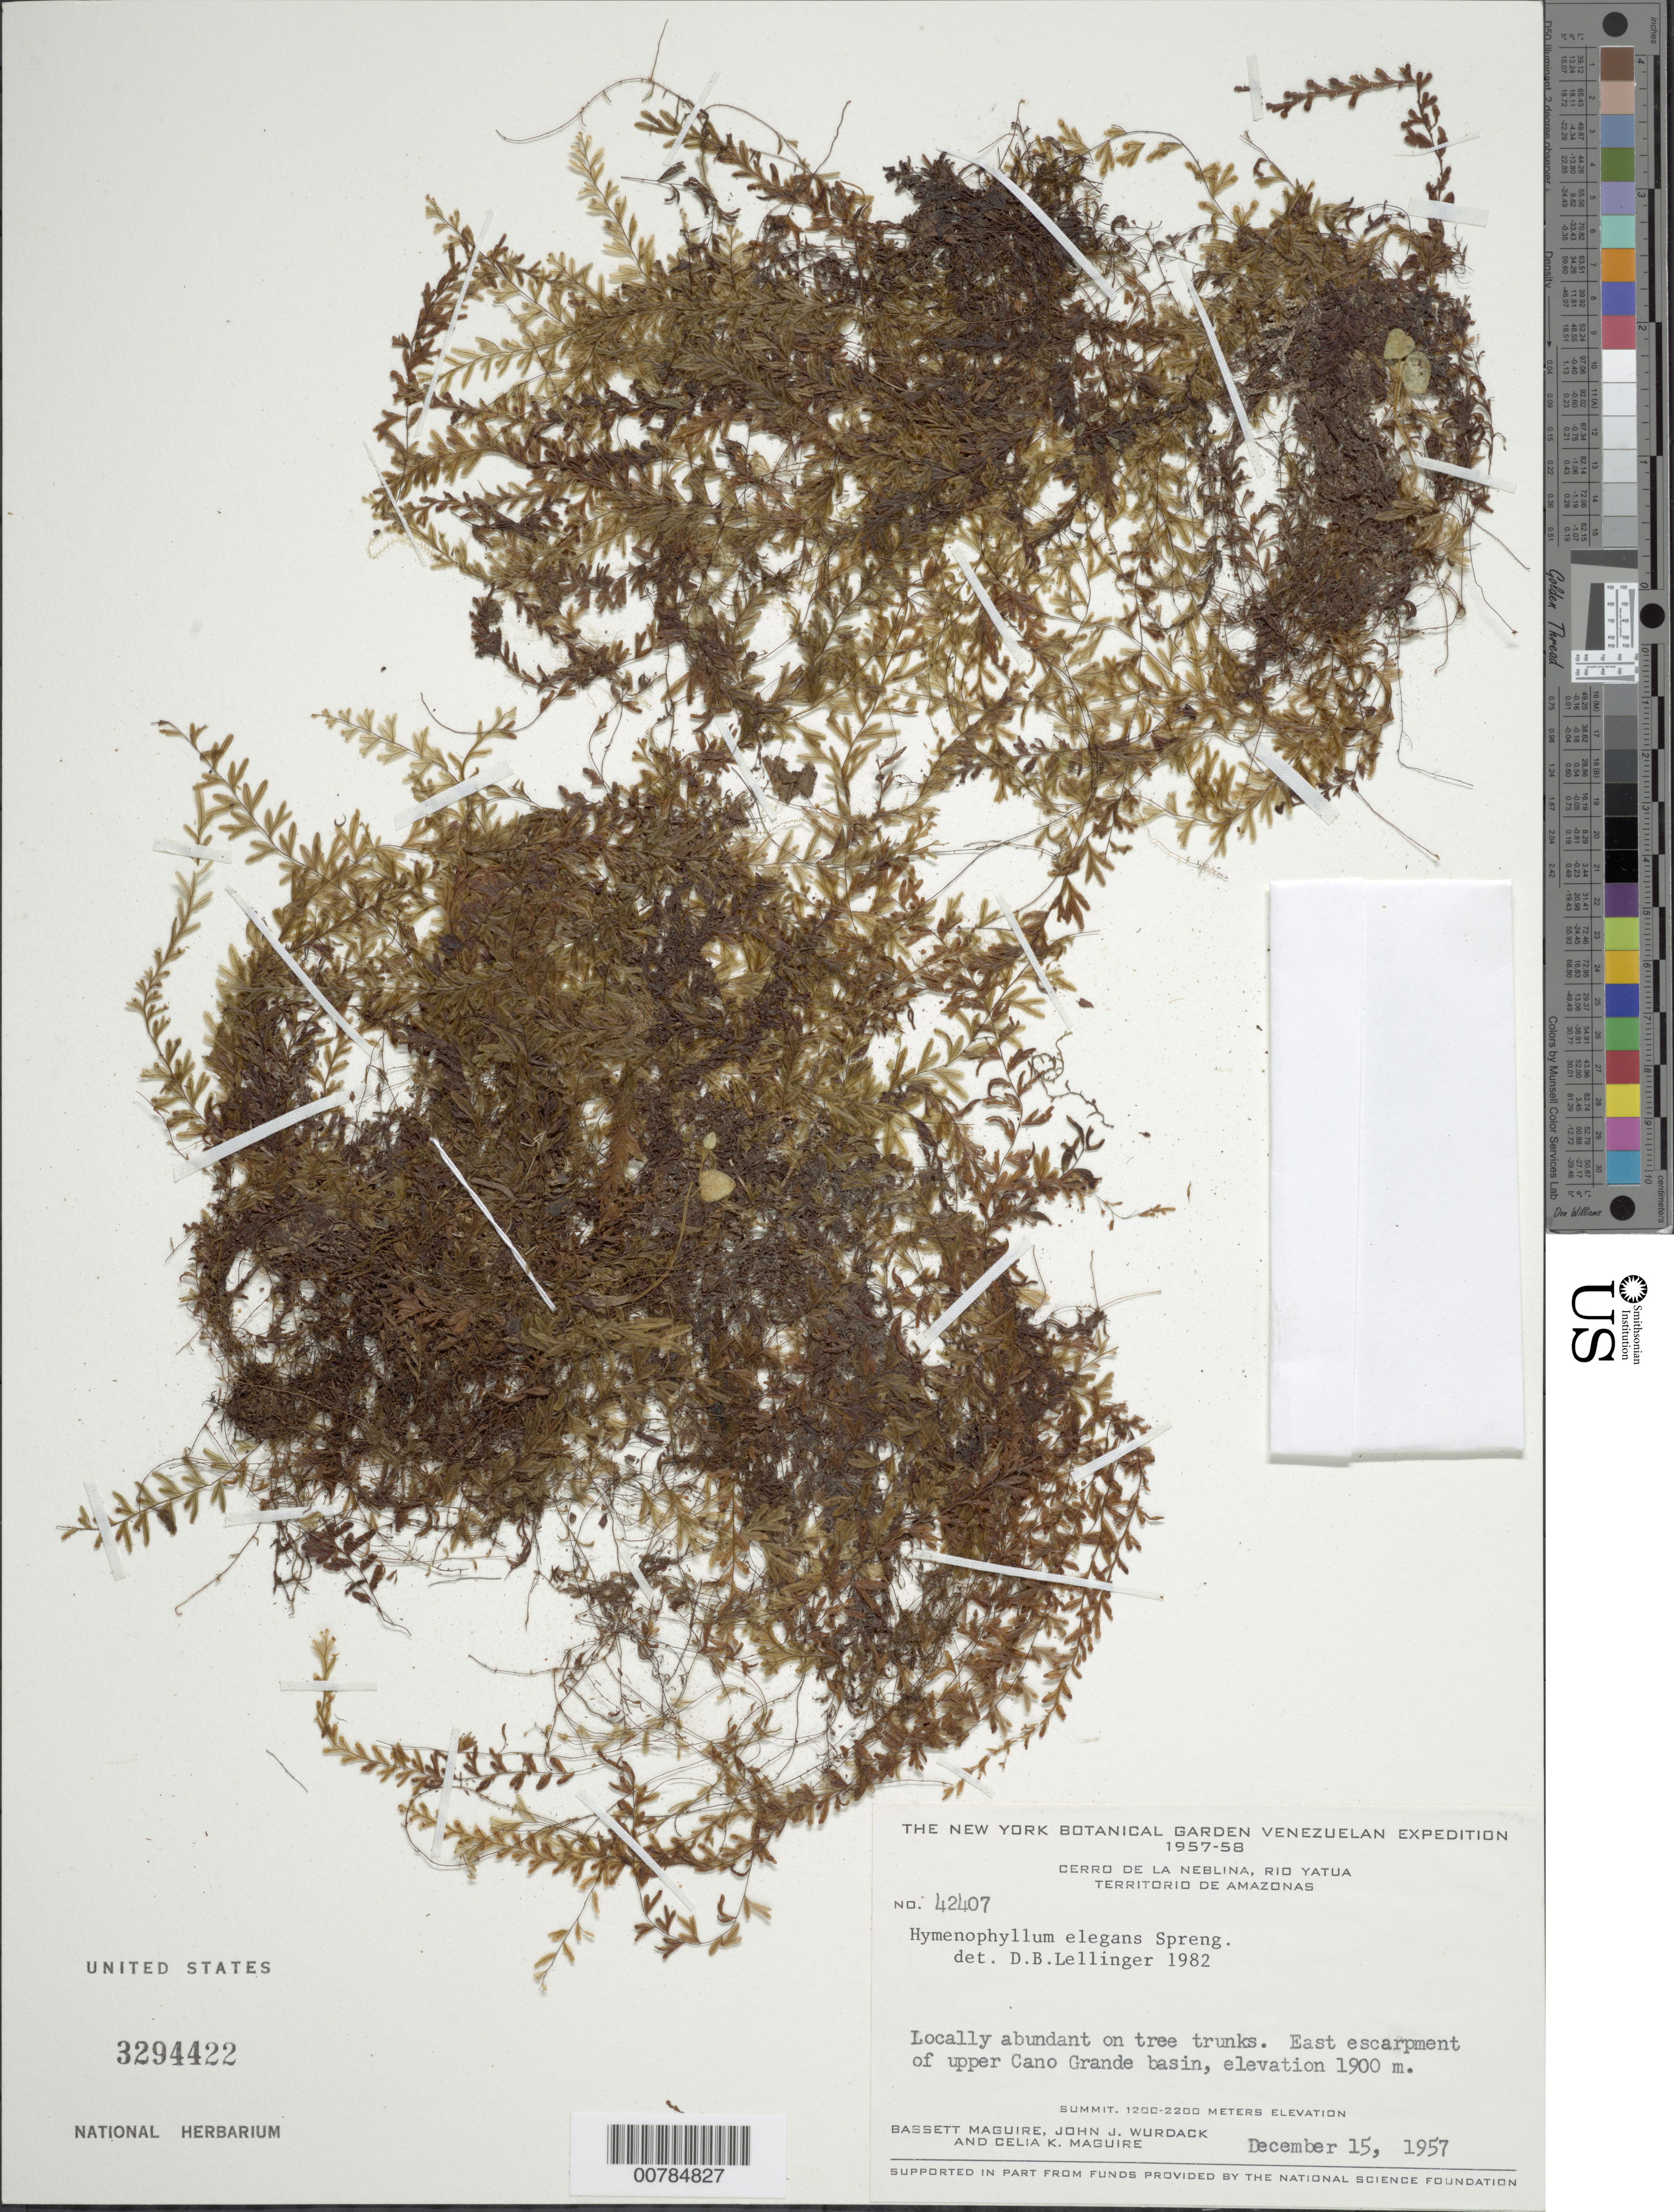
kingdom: Plantae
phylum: Tracheophyta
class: Polypodiopsida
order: Hymenophyllales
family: Hymenophyllaceae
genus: Hymenophyllum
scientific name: Hymenophyllum elegans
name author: Spreng.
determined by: Lellinger, David B., (BOT), Smithsonian Institution - National Museum of Natural History (UNITED STATES)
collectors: B. Maguire, J. J. Wurdack & C. K. Maguire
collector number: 42407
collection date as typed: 15-Dec-57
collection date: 1957-12-15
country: Venezuela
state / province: Amazonas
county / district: Río Negro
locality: Cerro de la Neblina, Río Yatua, on E escarpment of upper Caño Grande basin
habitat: On tree trunks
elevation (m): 1900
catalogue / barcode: US 3294422